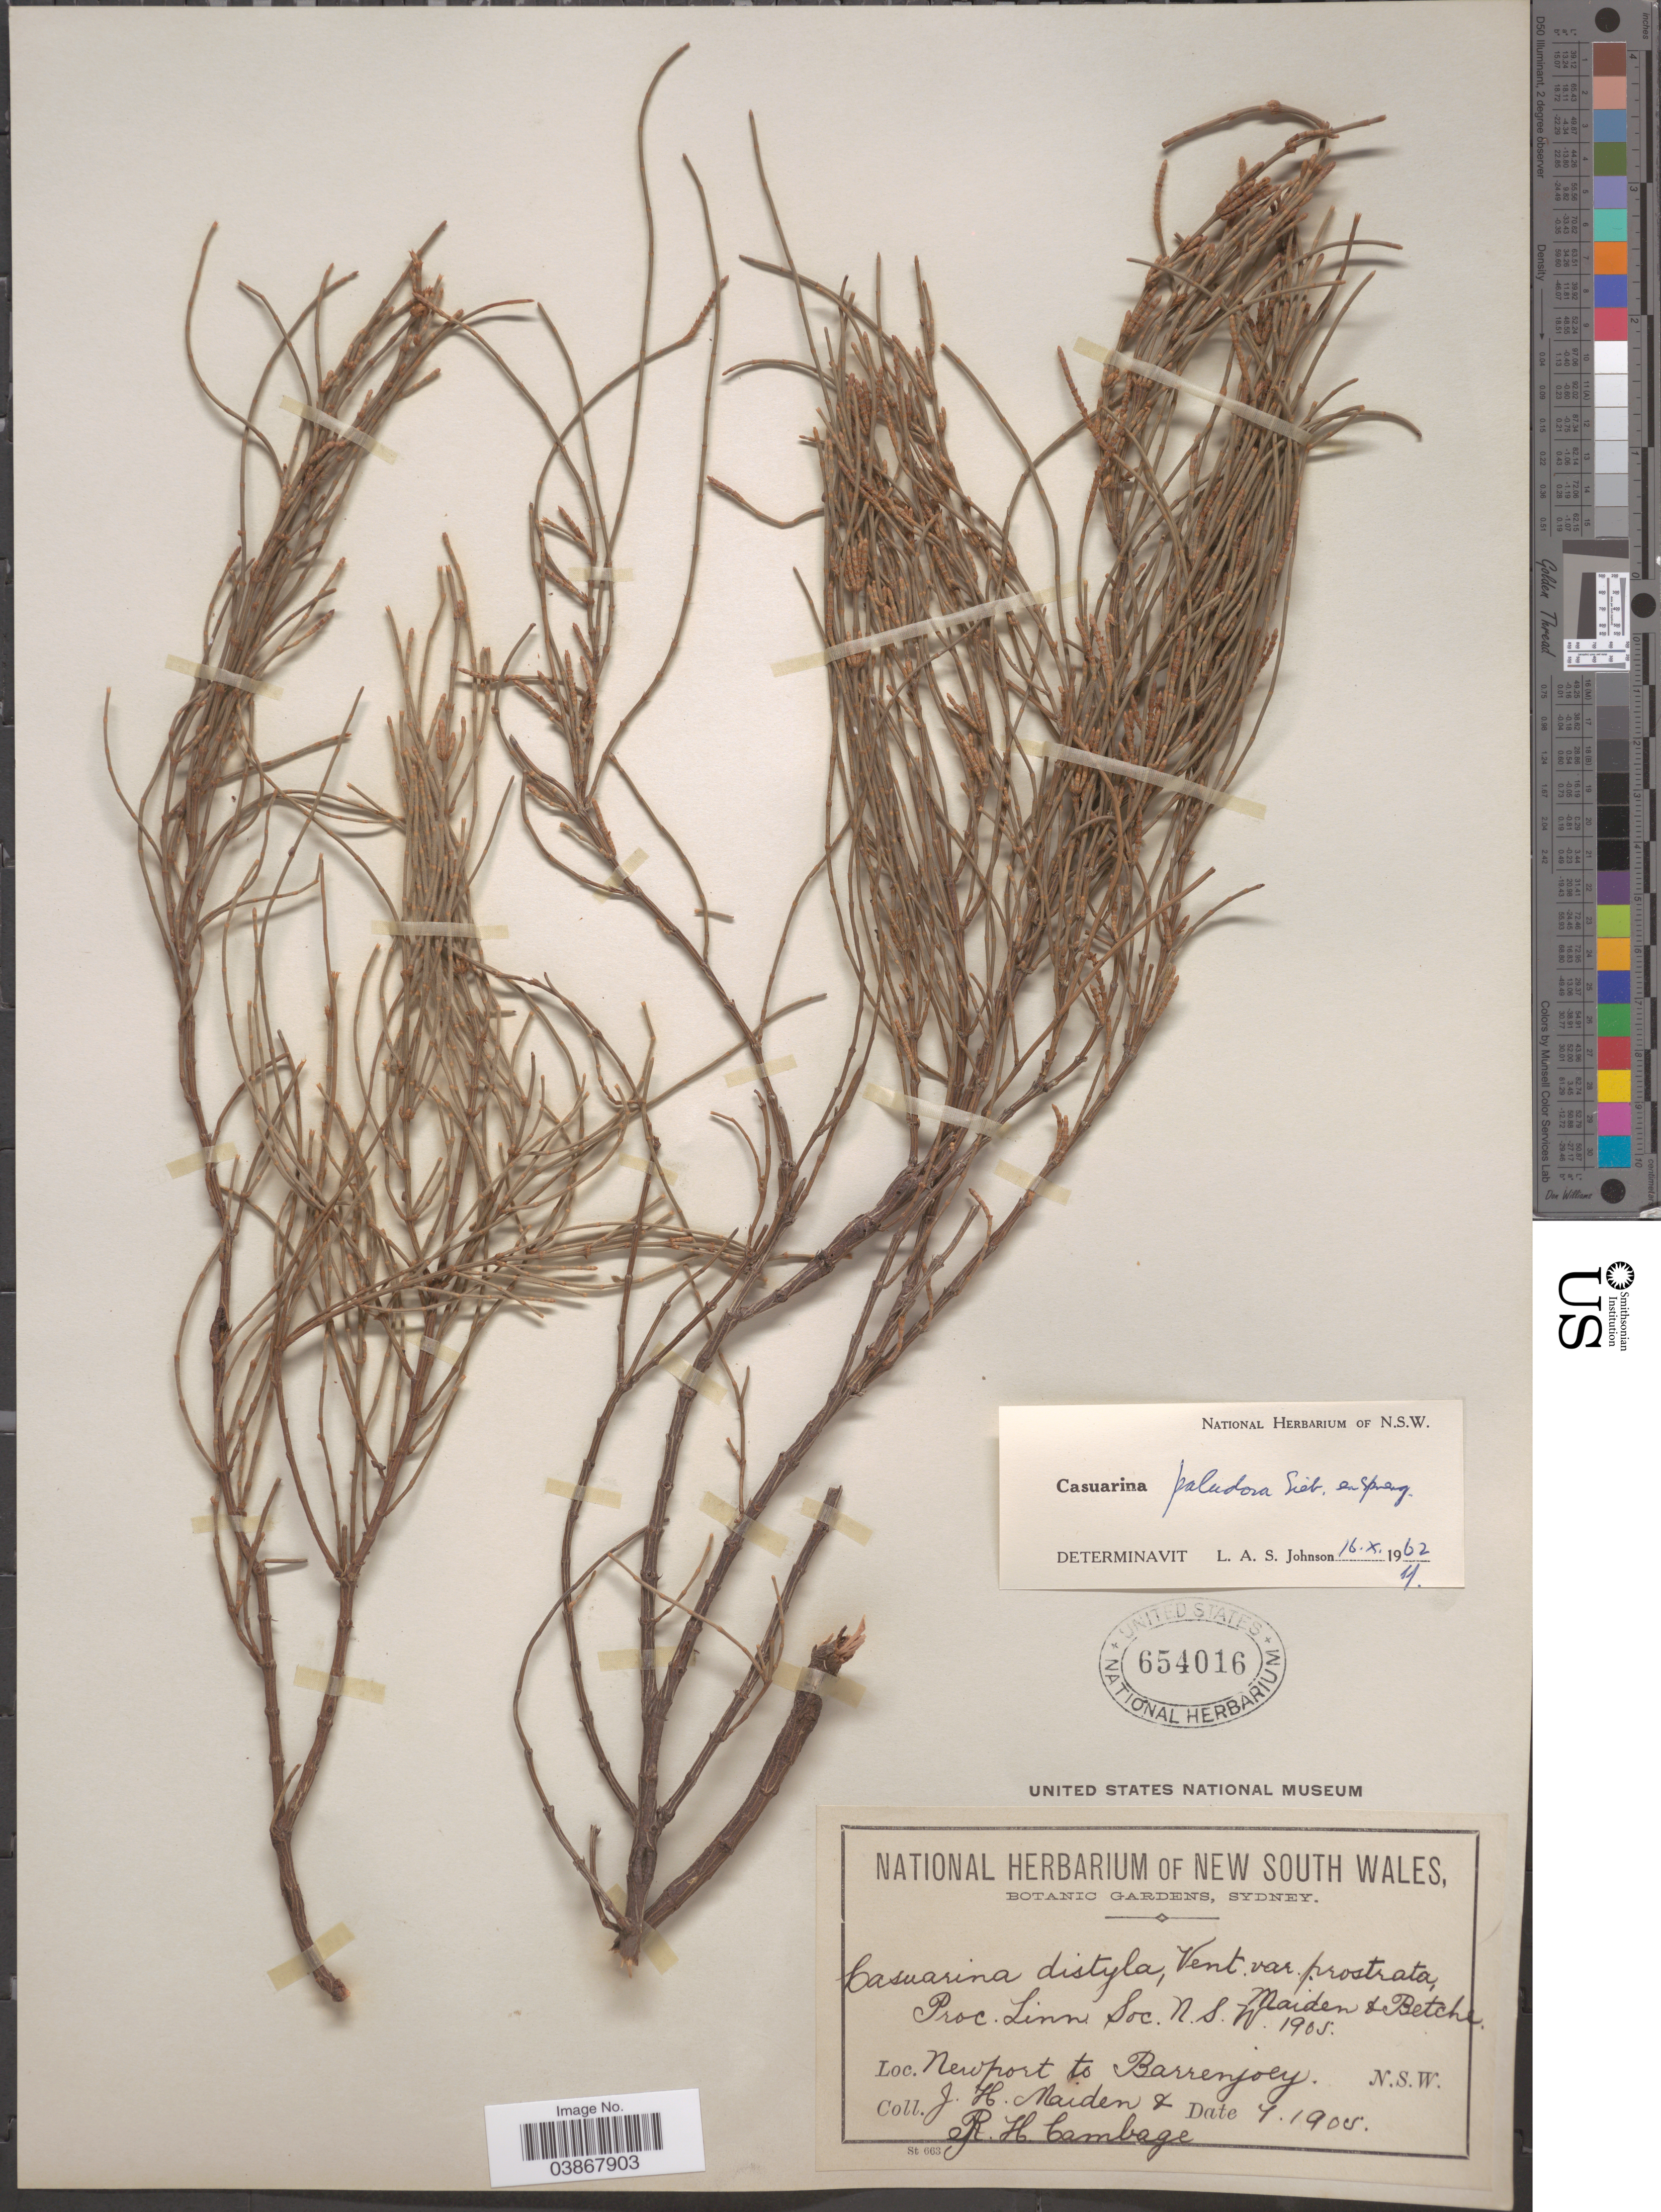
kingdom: Plantae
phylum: Tracheophyta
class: Magnoliopsida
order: Fagales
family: Casuarinaceae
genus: Casuarina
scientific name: Casuarina paludosa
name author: Sieber ex Spreng.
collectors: J. Maiden & R. Cambage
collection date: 1905-07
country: Australia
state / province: New South Wales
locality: Newport to Barrenjoey.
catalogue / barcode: US 654016